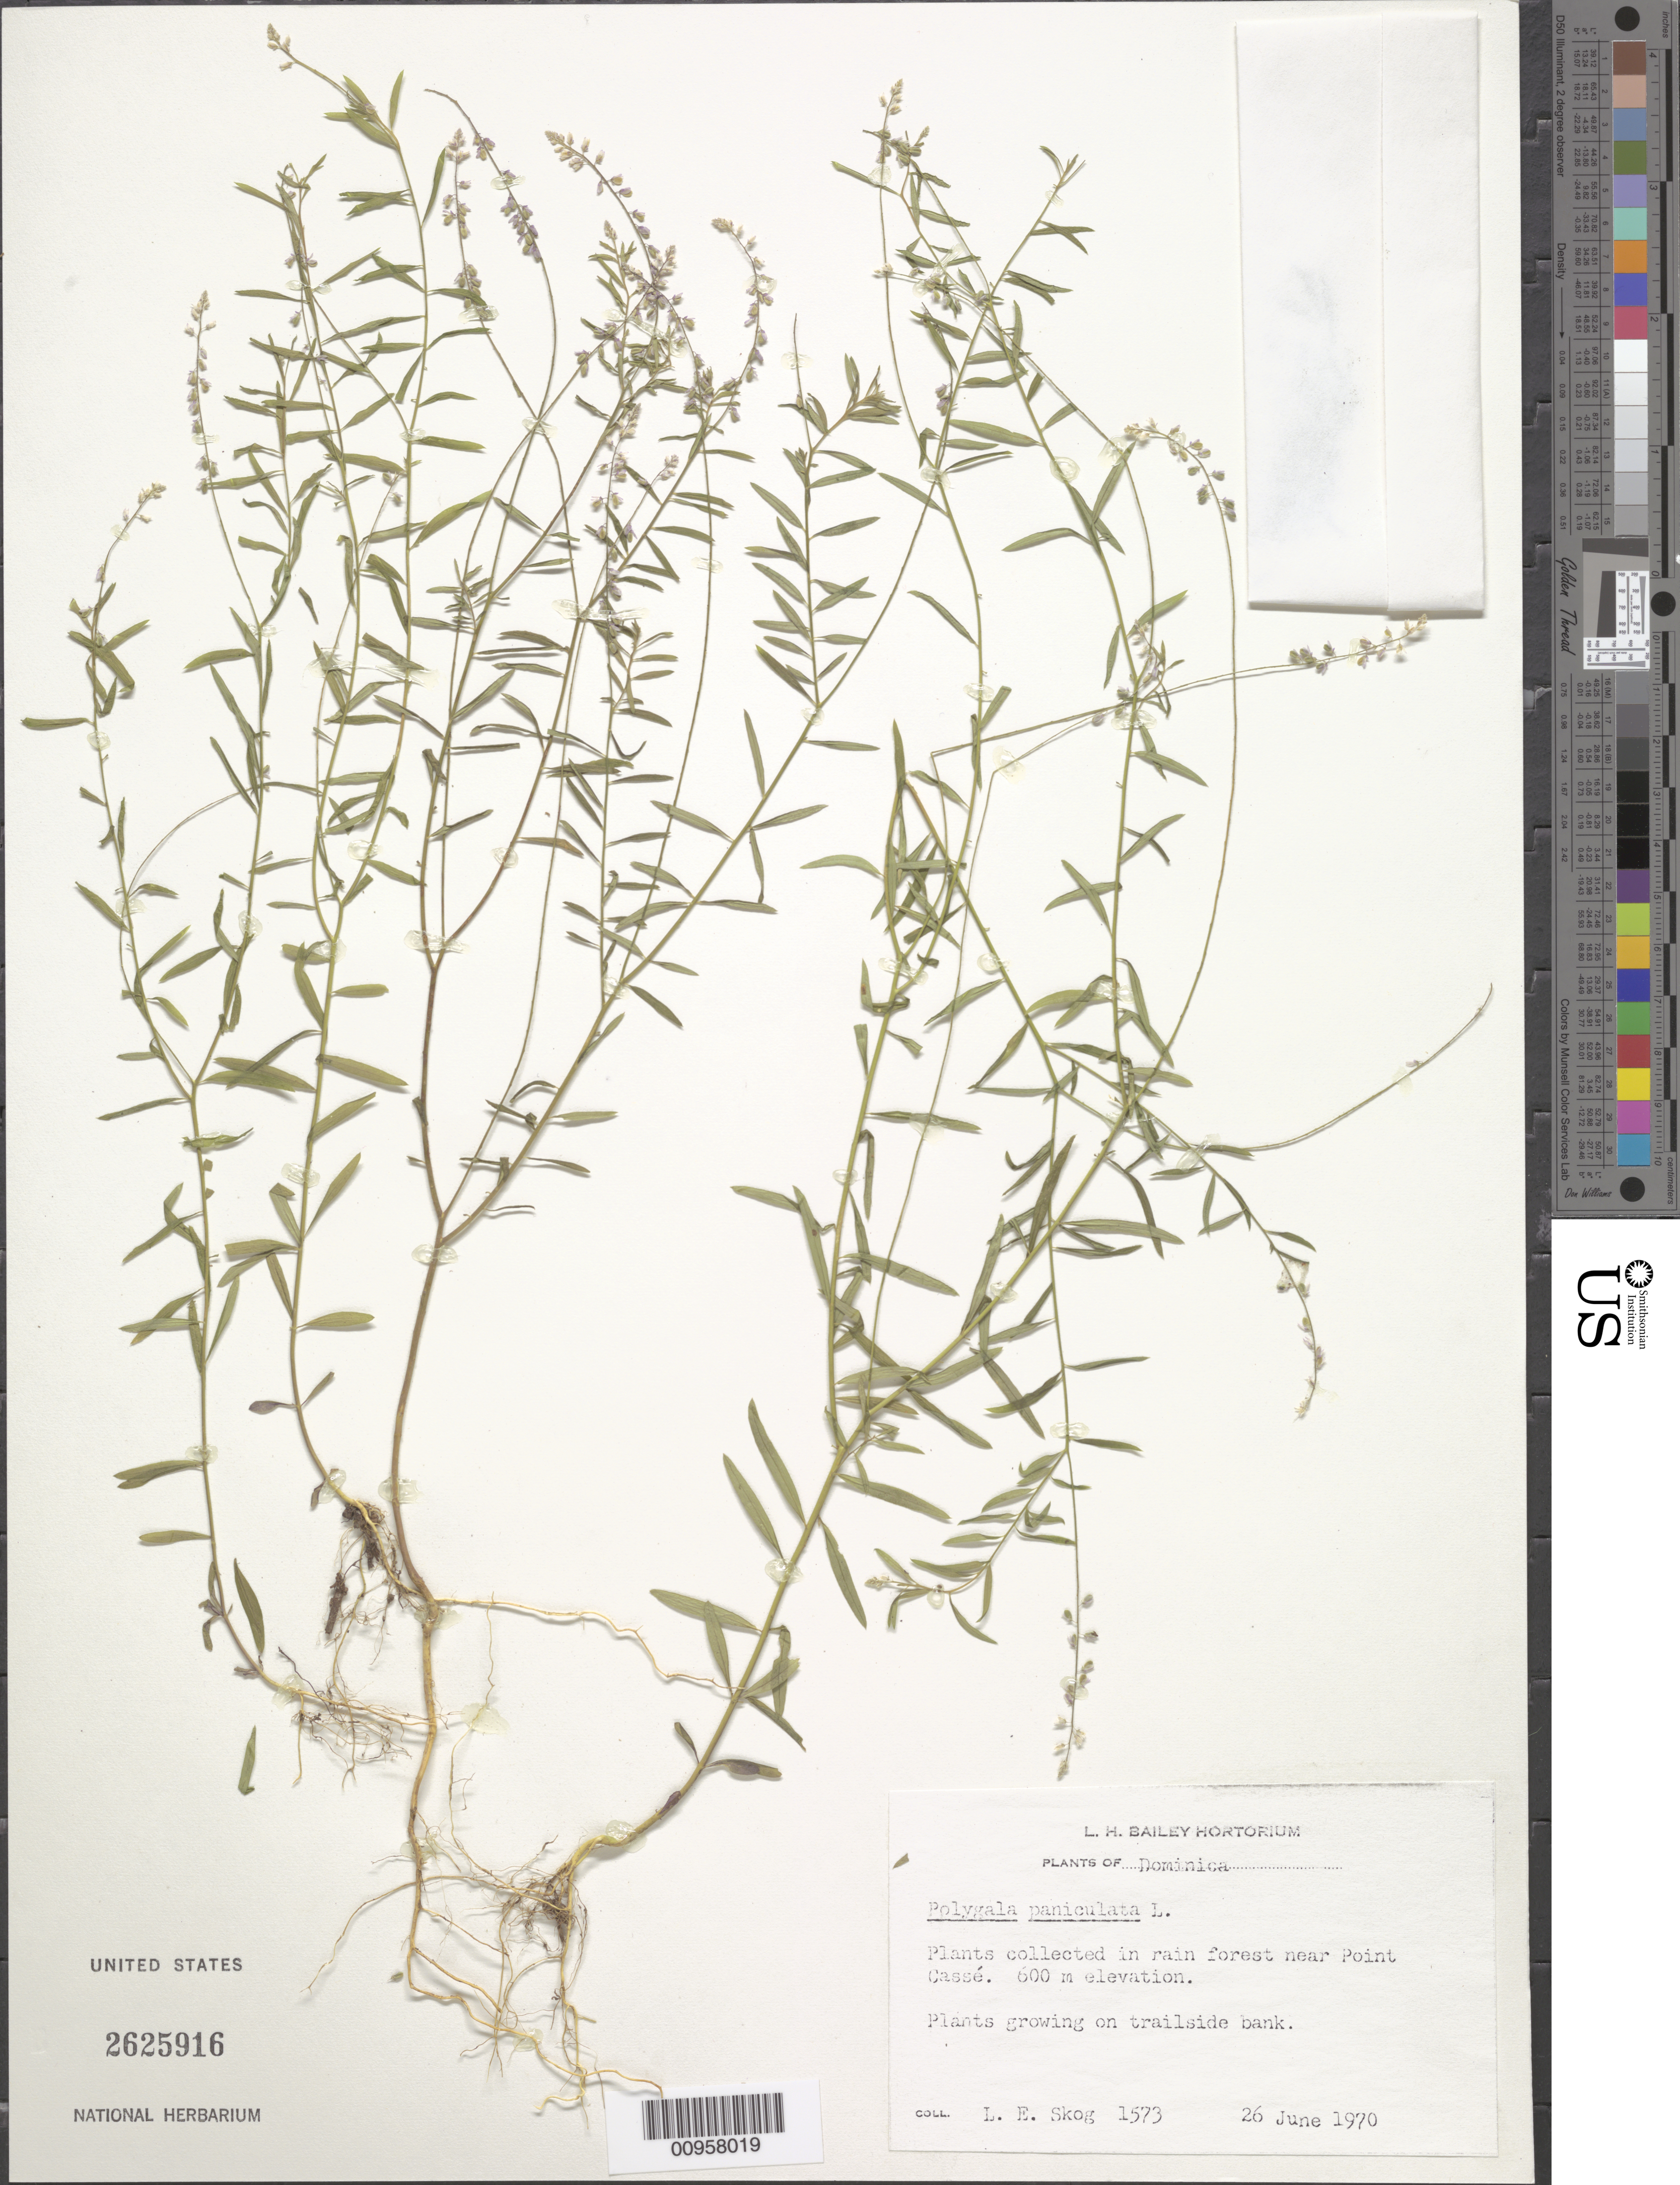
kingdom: Plantae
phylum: Tracheophyta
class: Magnoliopsida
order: Fabales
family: Polygalaceae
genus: Polygala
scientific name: Polygala paniculata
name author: L.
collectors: L. E. Skog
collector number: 1573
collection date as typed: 26 Jun 1970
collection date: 1970-06-26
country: Dominica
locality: Near Point Cassé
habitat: Growing on trailside bank in rainforest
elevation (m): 600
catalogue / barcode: US 2625916